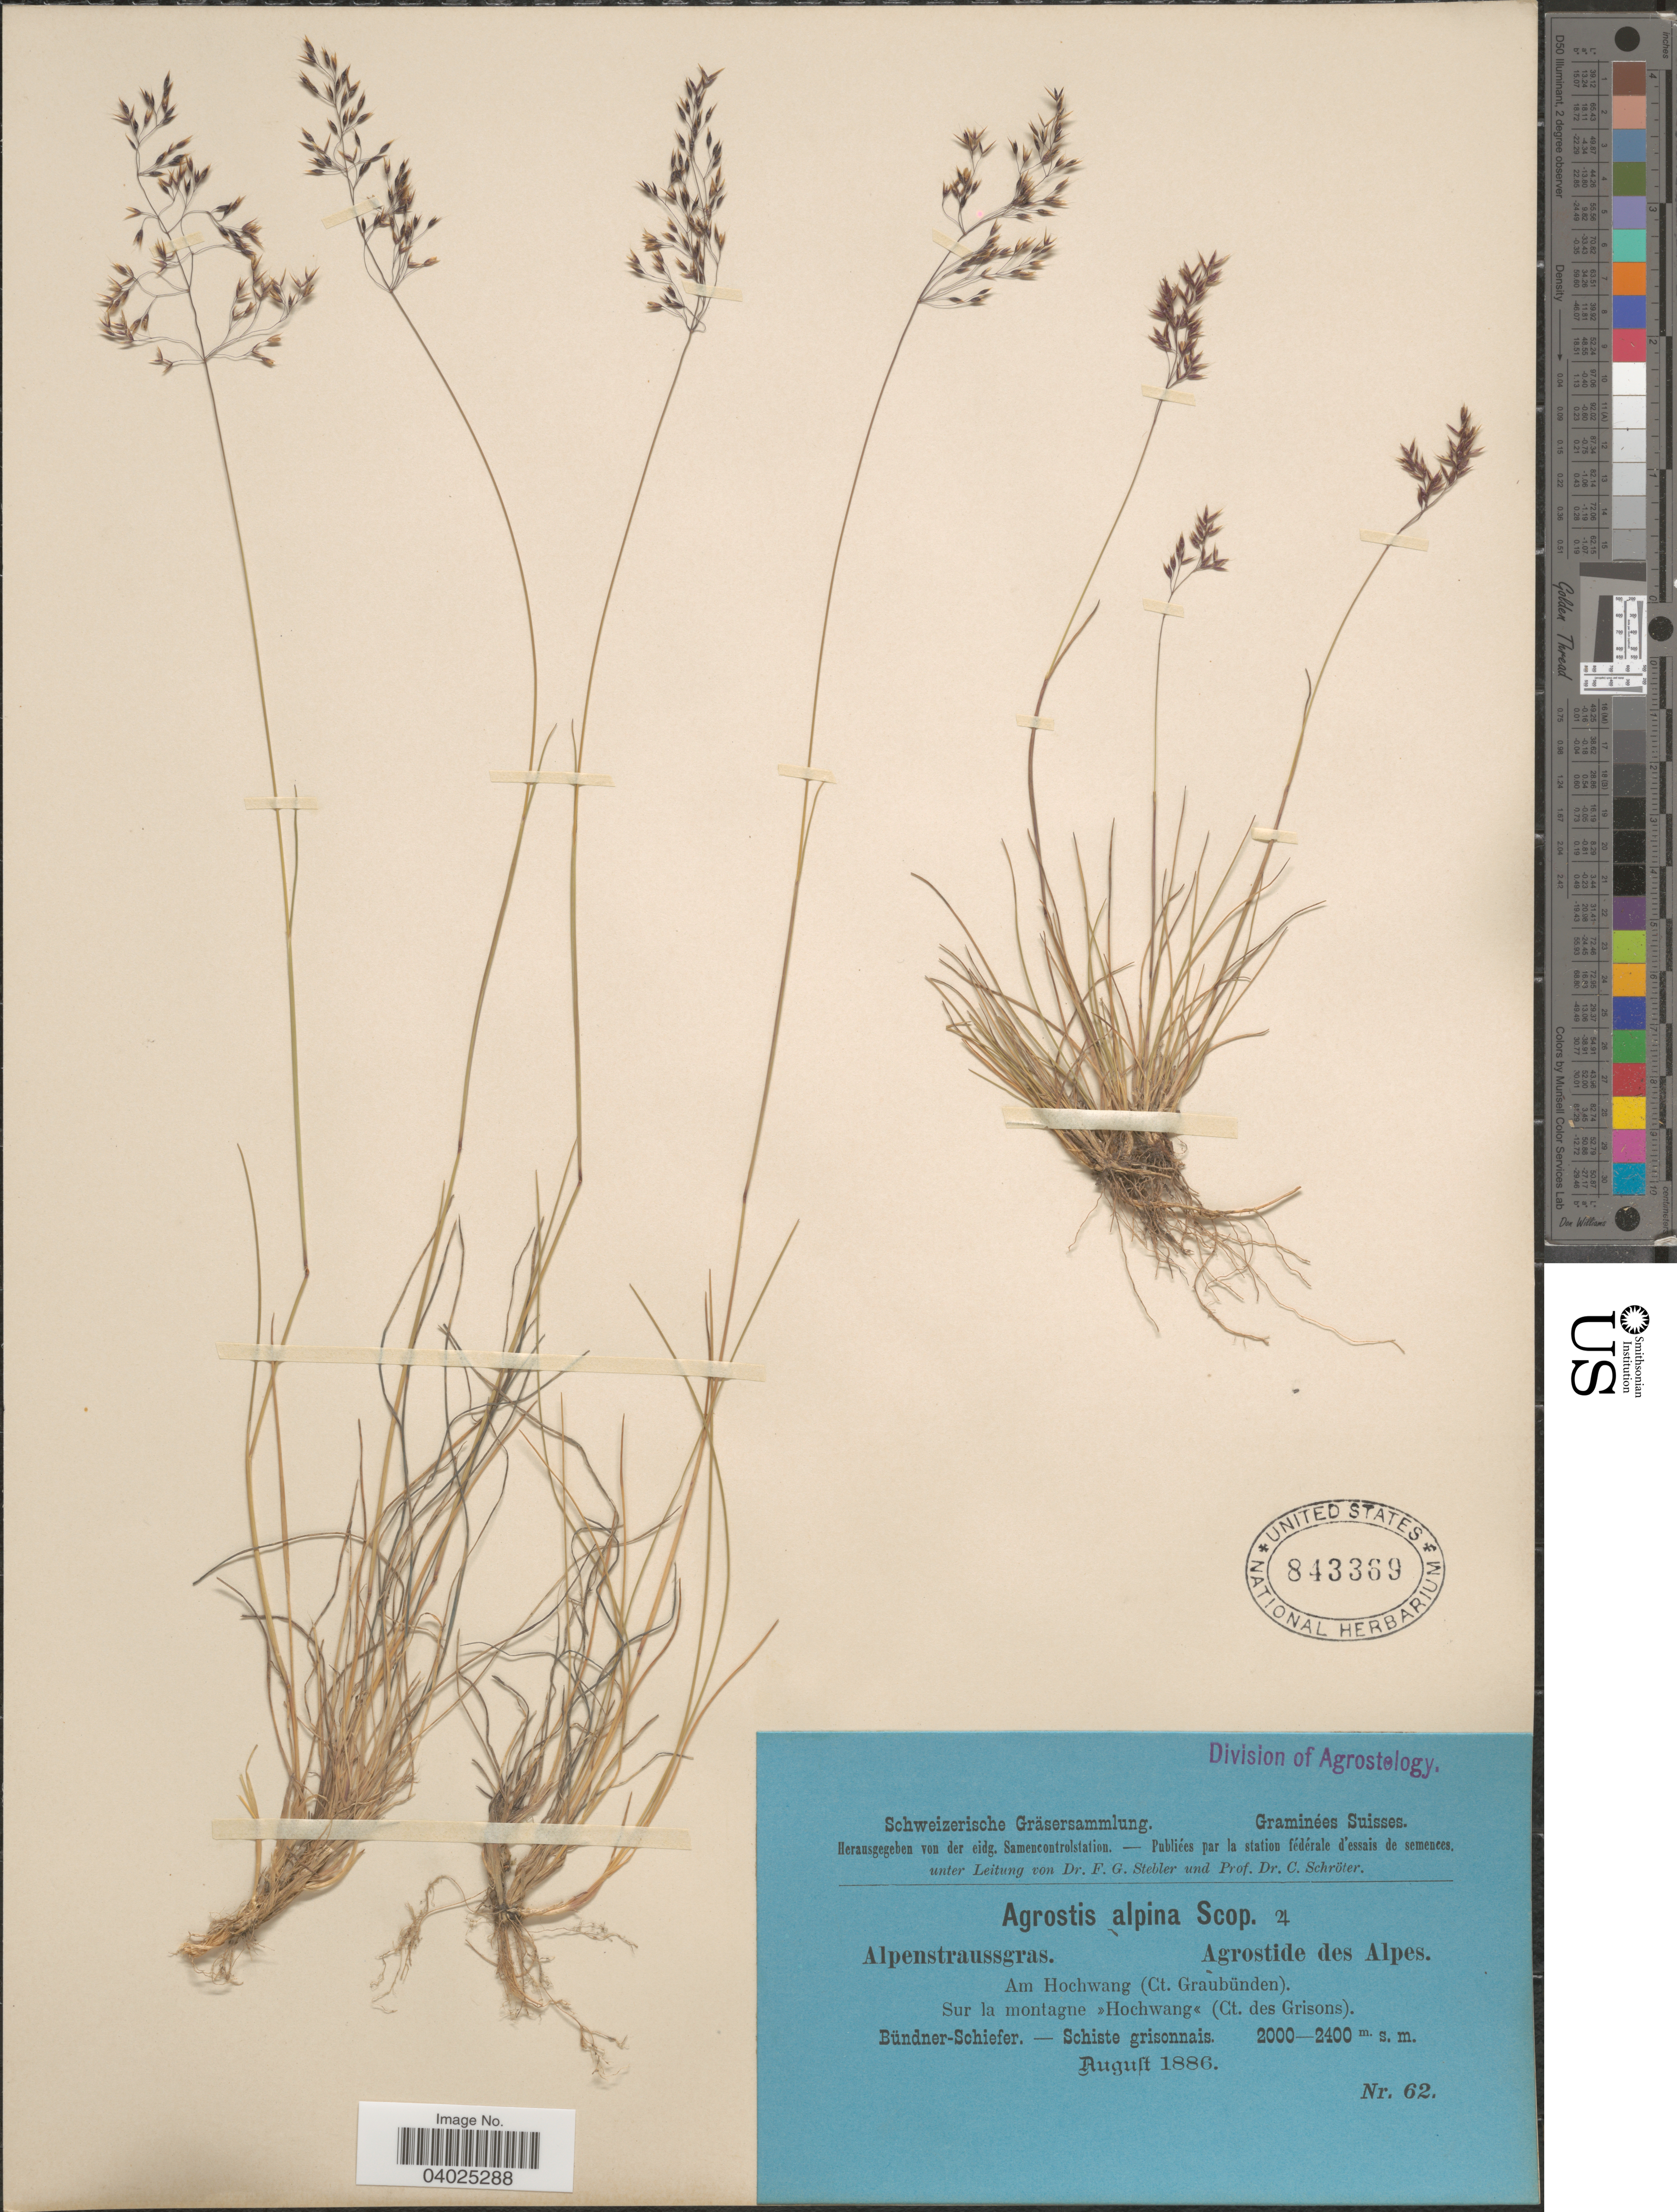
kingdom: Plantae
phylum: Tracheophyta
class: Liliopsida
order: Poales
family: Poaceae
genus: Alpagrostis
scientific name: Alpagrostis alpina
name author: (Scop.) P.M. Peterson et al.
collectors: Stebler, F.G. & Schröter, C.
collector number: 62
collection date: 1886-08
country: Switzerland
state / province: Graubunden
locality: Am Hochwang (Ct. Graubünden). Sur la montagne »Hochwang« (Ct. des Grisons).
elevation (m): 2000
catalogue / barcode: US 843369